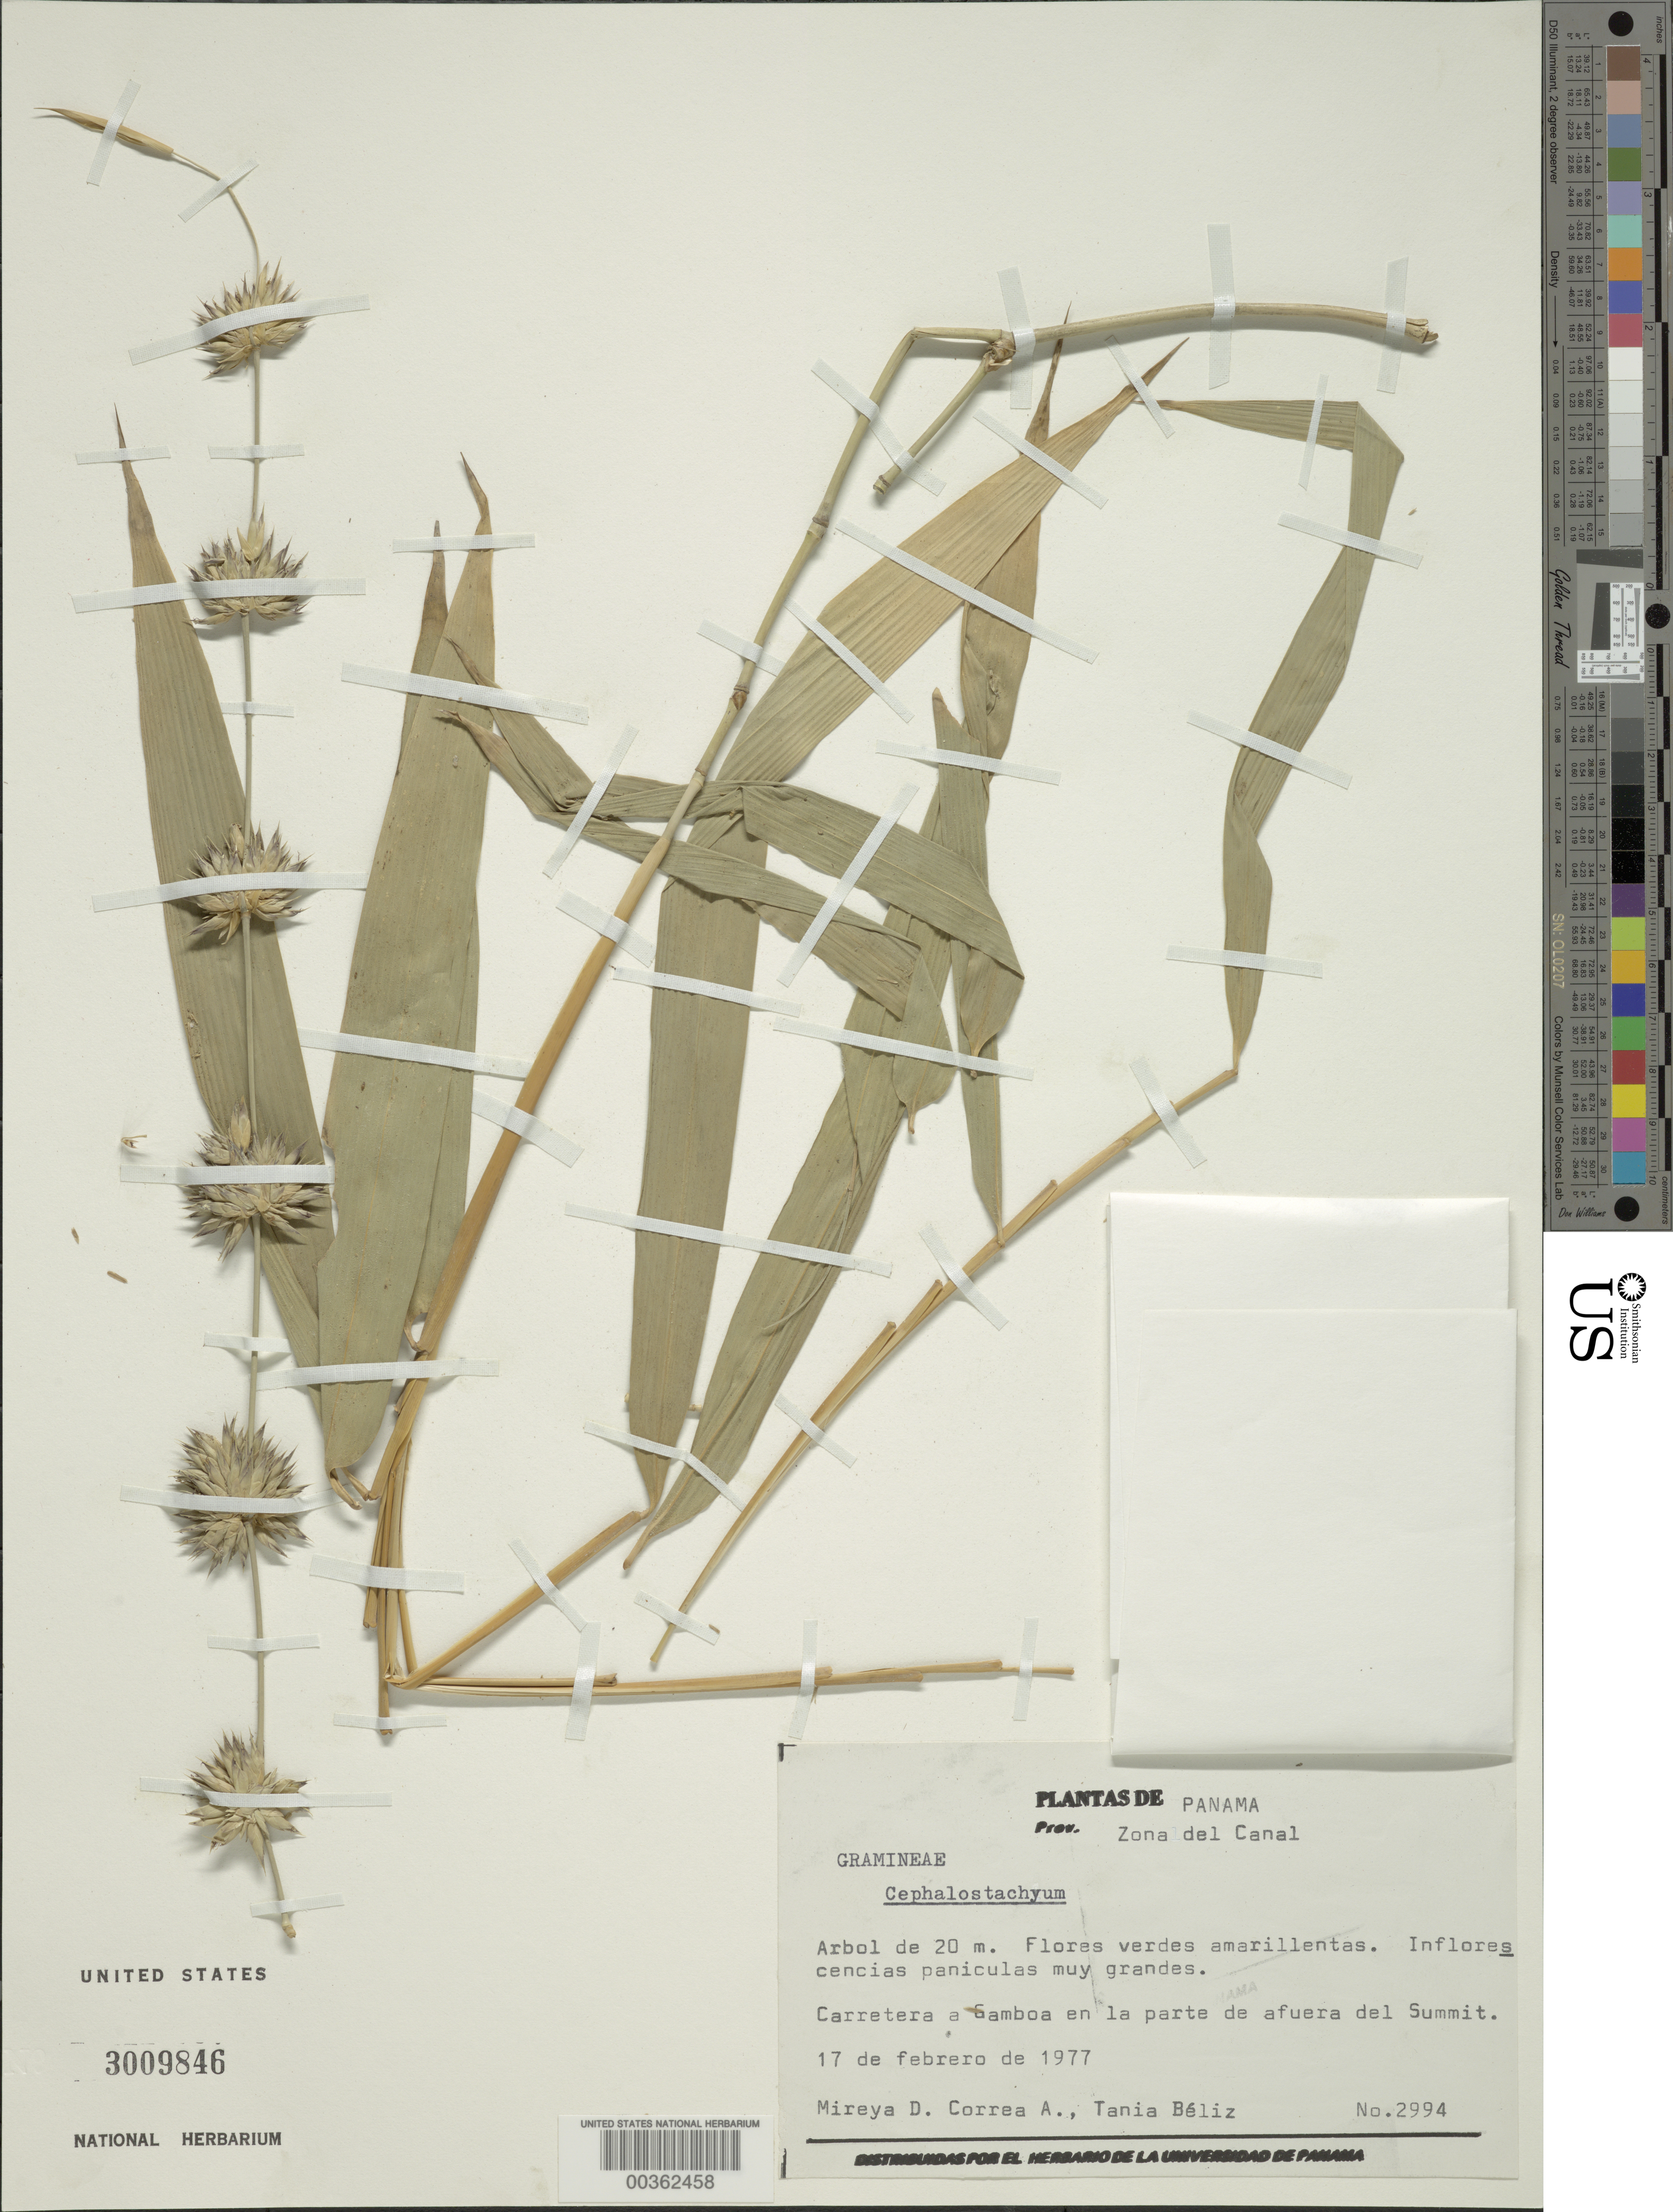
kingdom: Plantae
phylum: Tracheophyta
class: Liliopsida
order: Poales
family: Poaceae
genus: Cephalostachyum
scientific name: Cephalostachyum sp.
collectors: M. D. Corrêa-A. & T. Béliz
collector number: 2994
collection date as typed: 17 Feb 1977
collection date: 1977-02-17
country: Panama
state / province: Colón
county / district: Canal Zone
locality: Carretera a Gamboa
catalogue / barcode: US 3009846